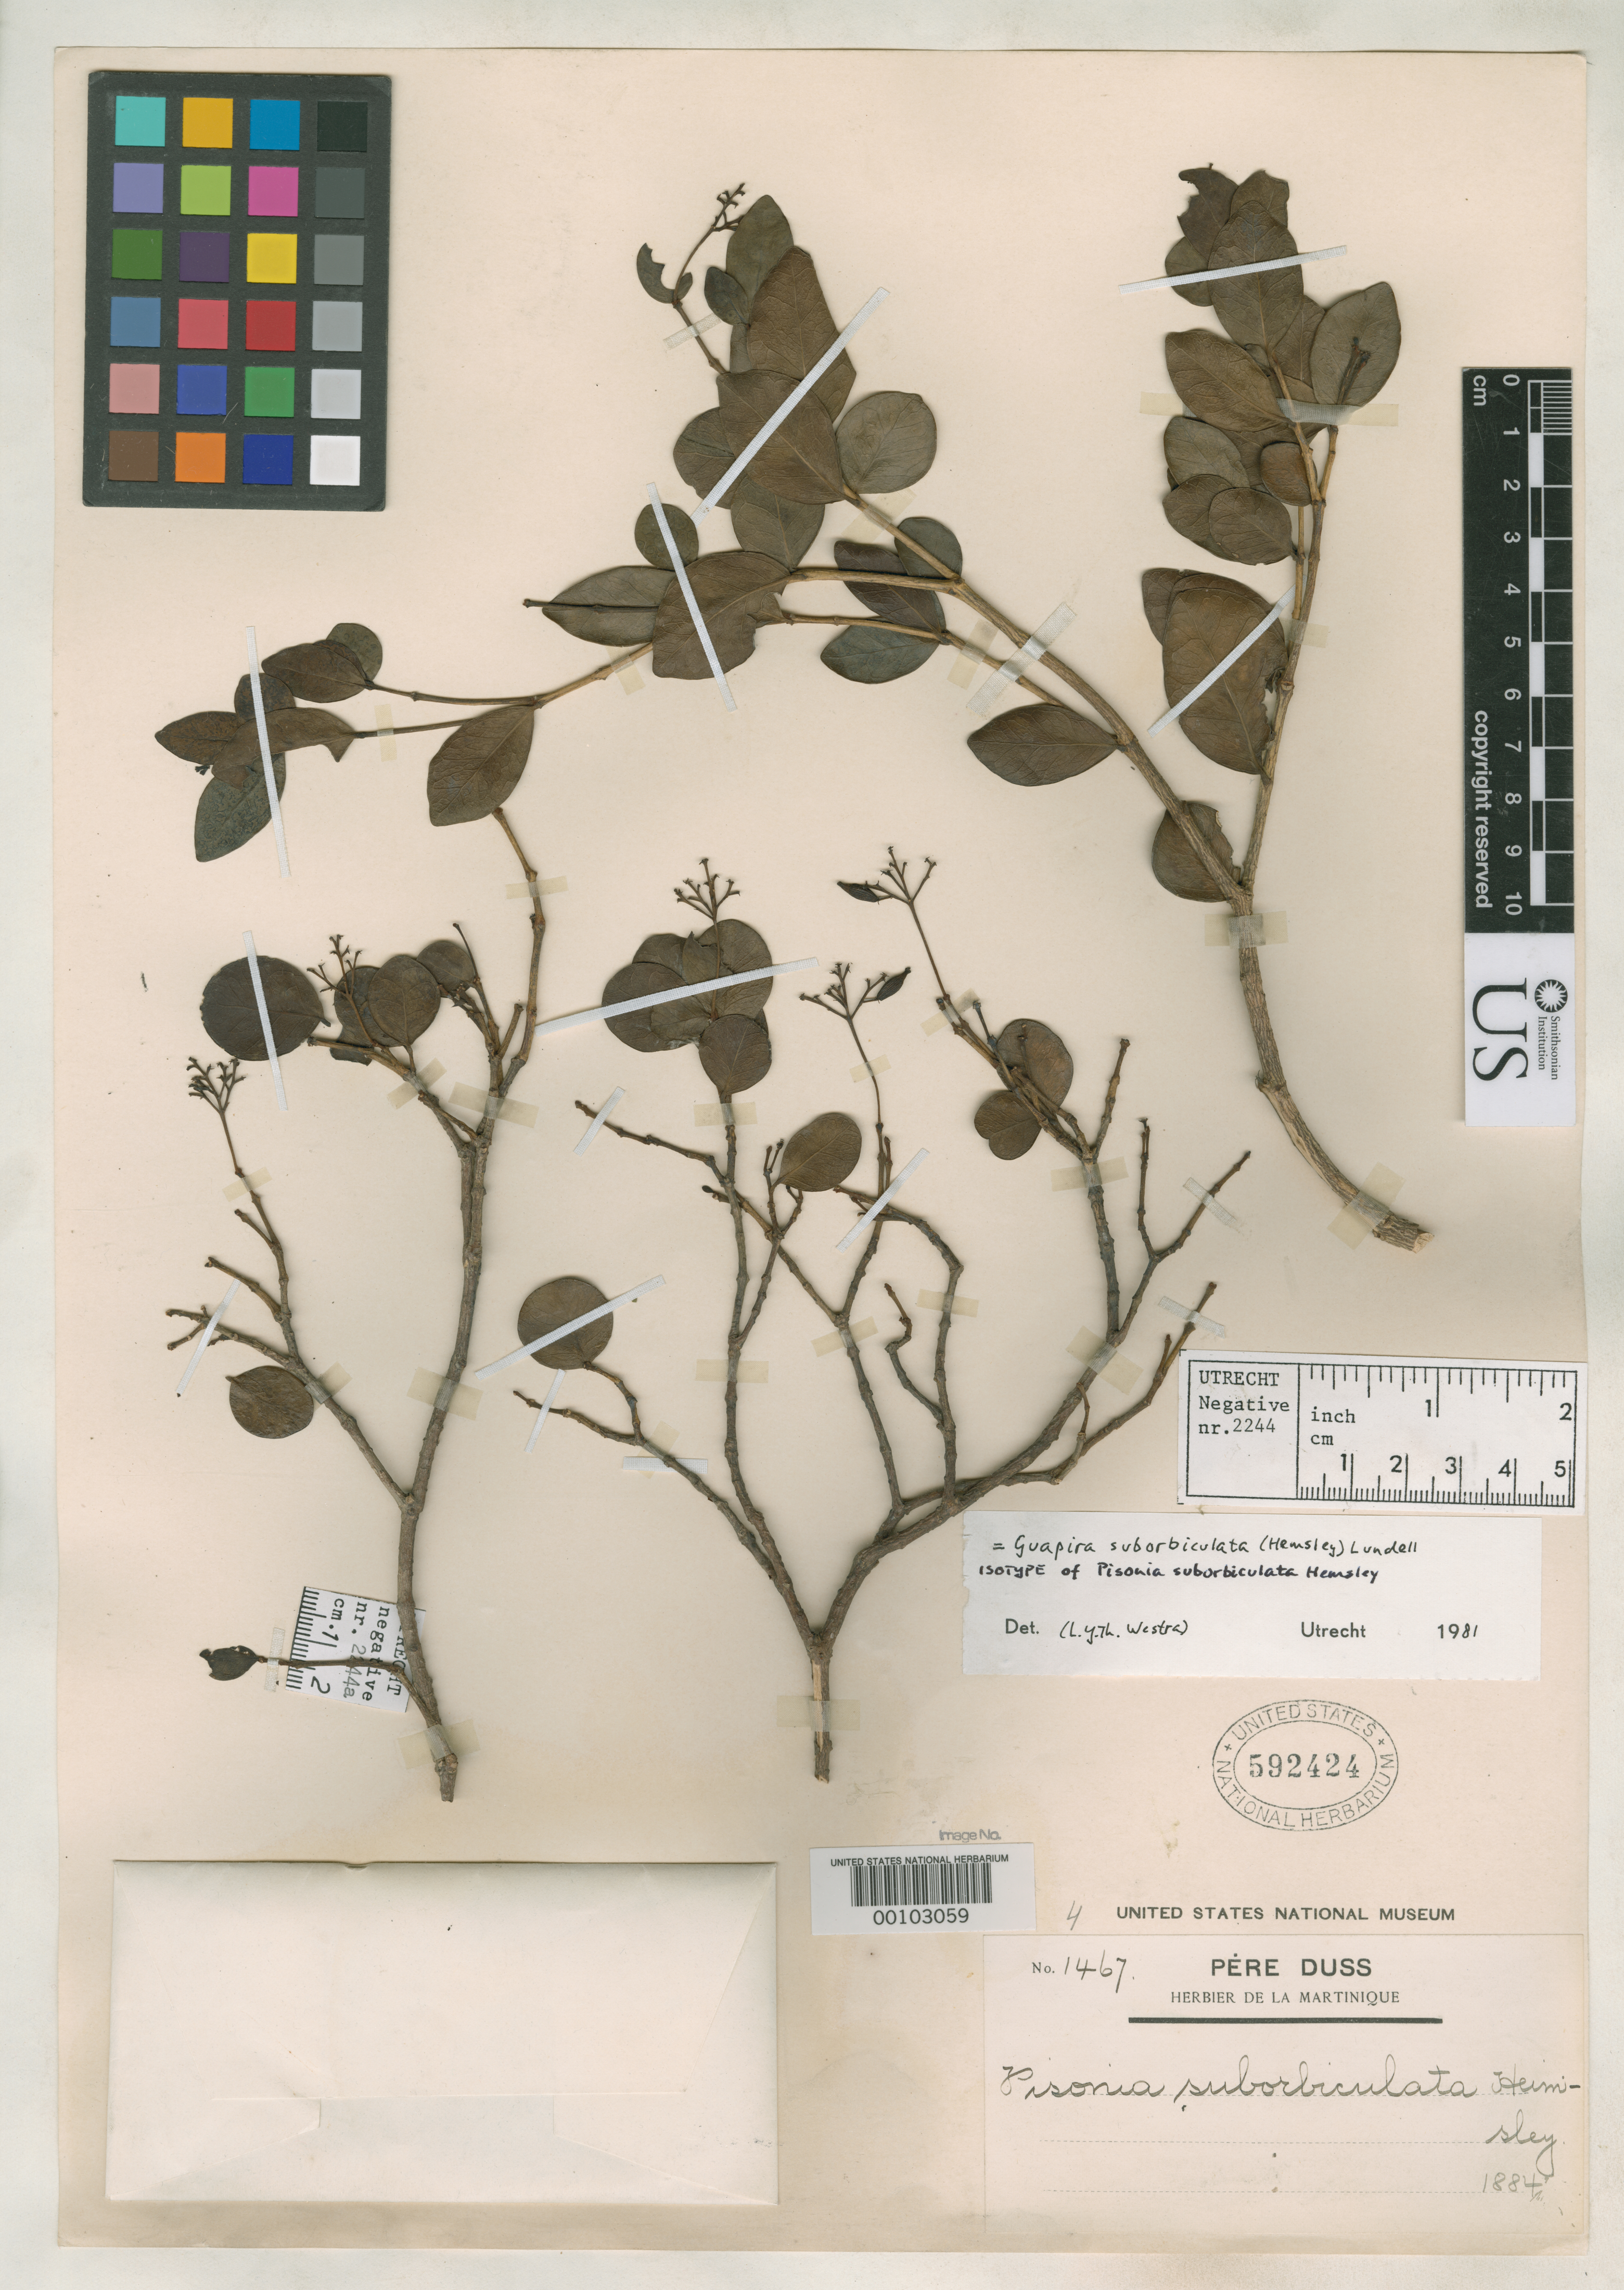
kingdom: Plantae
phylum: Tracheophyta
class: Magnoliopsida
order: Caryophyllales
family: Nyctaginaceae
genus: Pisonia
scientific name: Pisonia suborbiculata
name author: Hemsl. in Duss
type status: Isotype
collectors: Père Duss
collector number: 1467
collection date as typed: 1884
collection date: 1884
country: Martinique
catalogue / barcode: US 592424